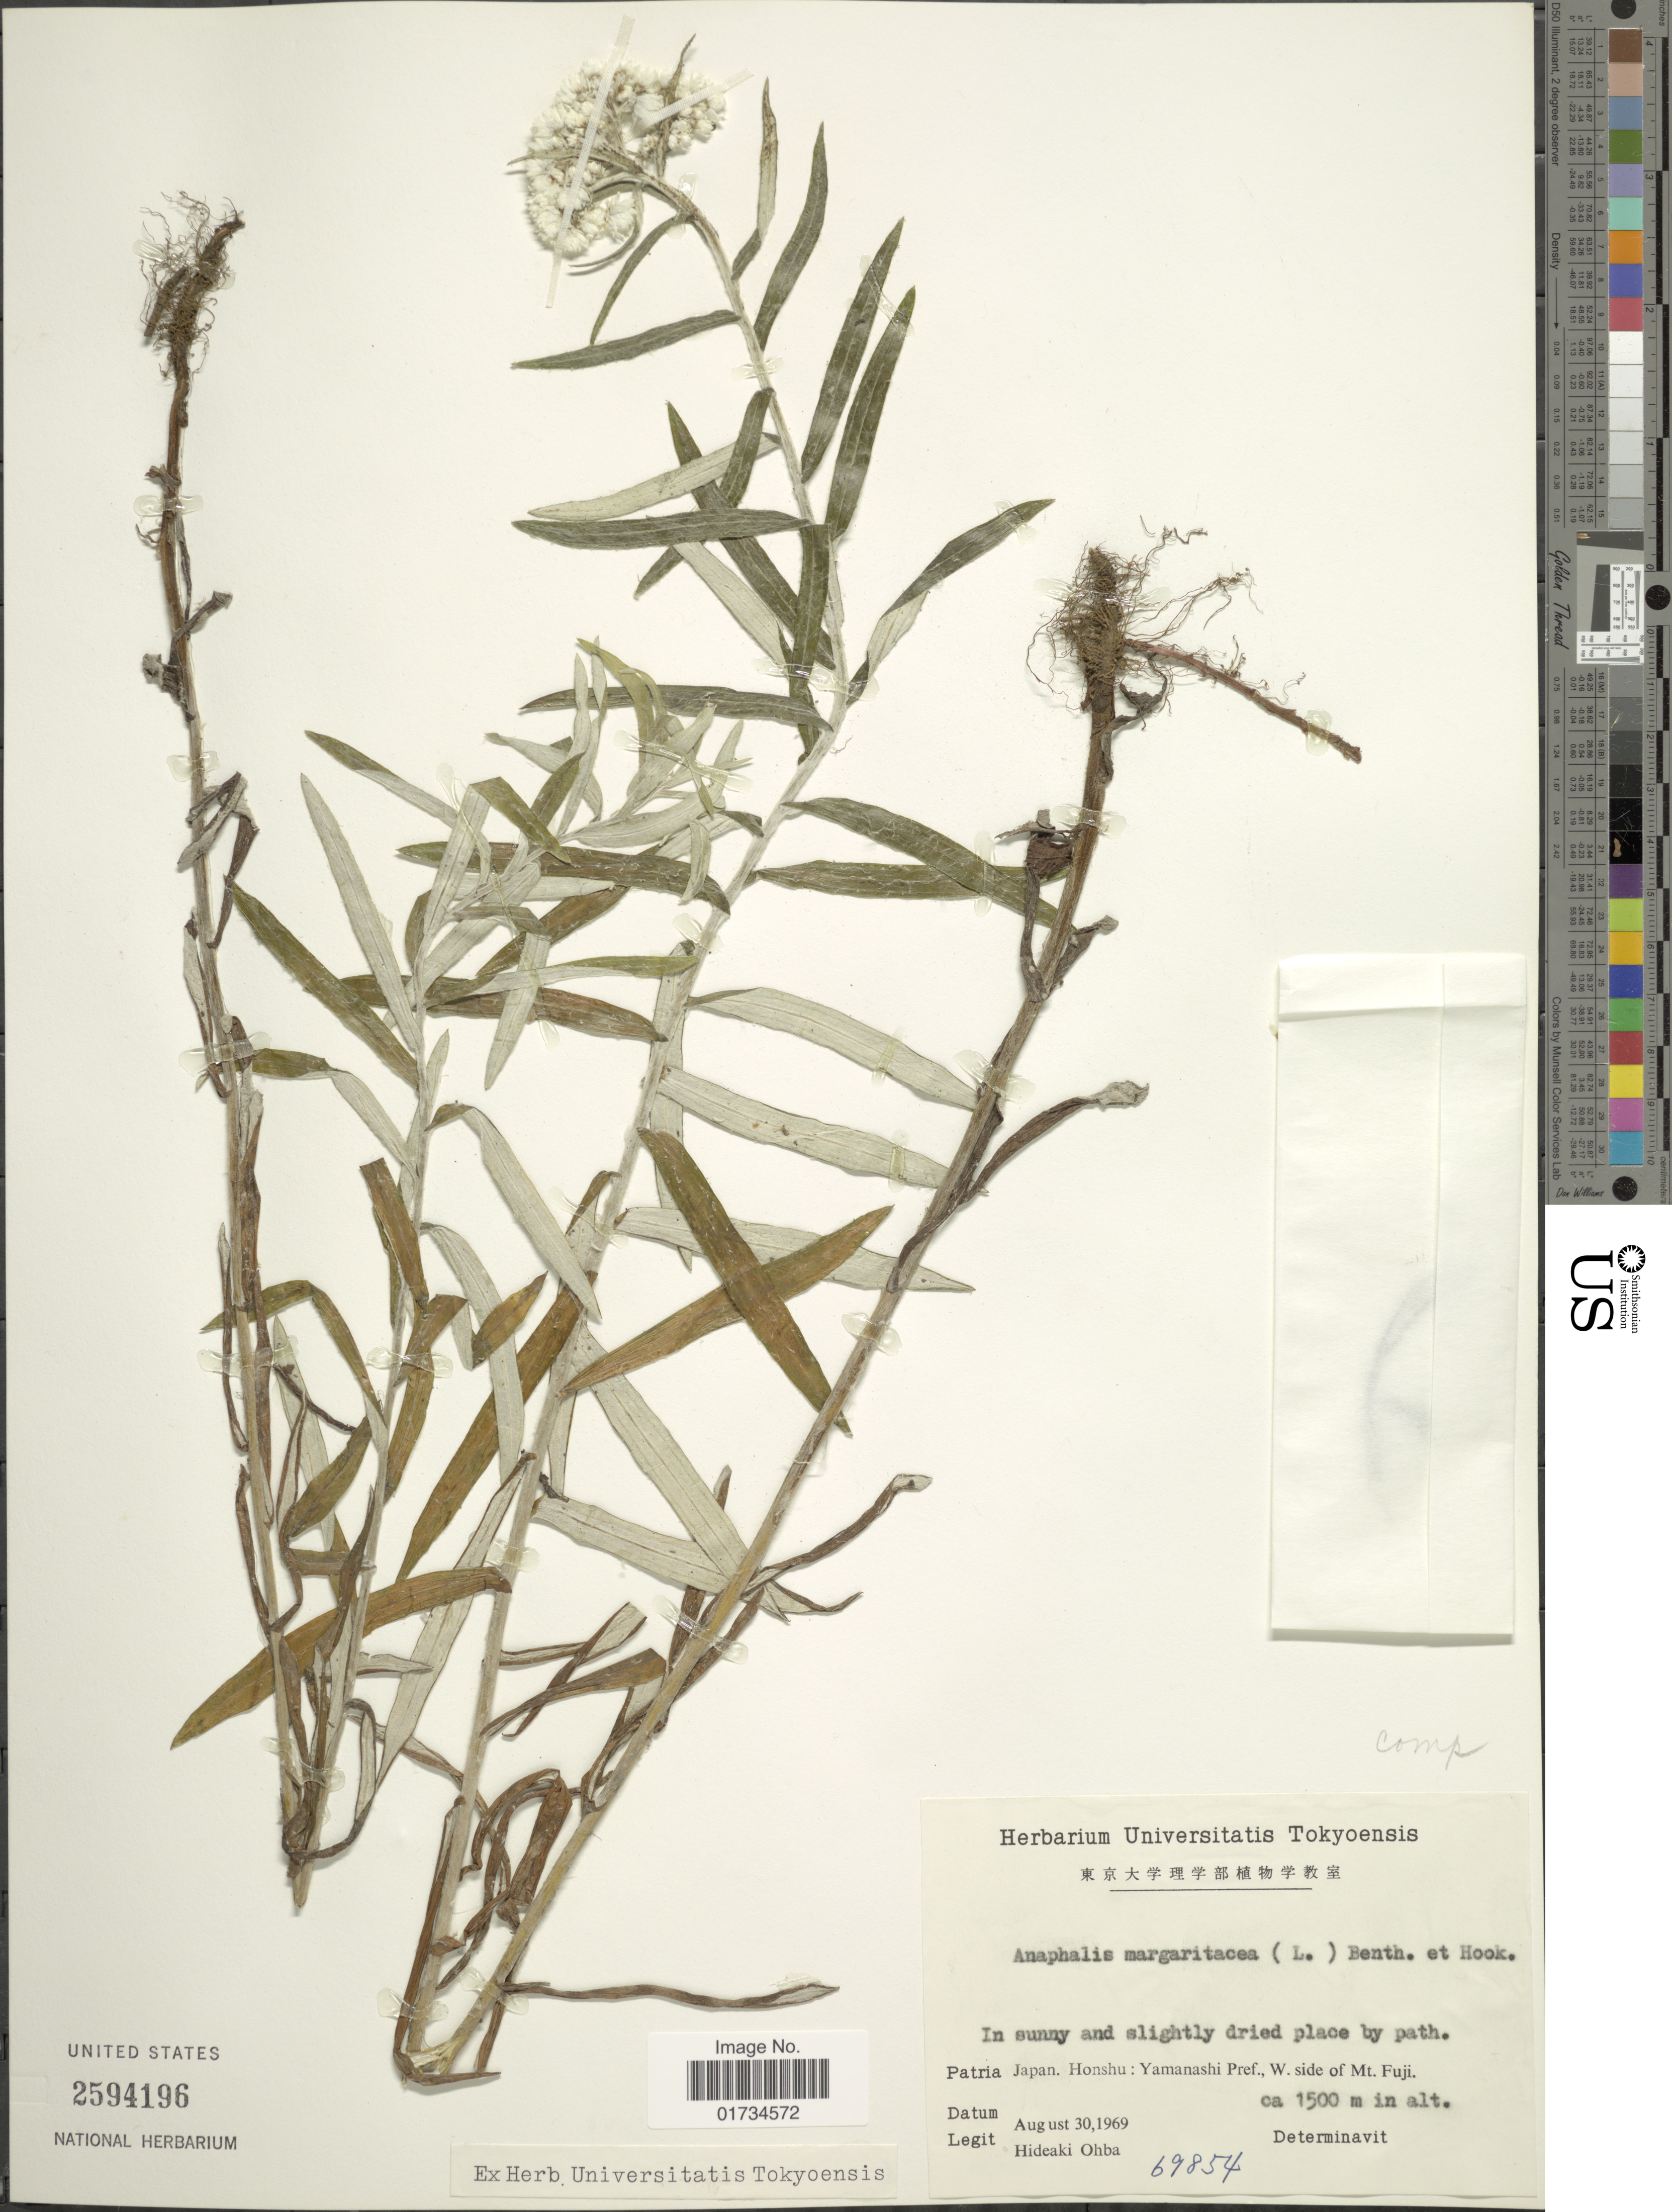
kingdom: Plantae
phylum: Tracheophyta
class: Magnoliopsida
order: Asterales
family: Asteraceae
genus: Anaphalis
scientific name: Anaphalis margaritacea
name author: (L.) Benth. & Hook. f.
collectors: H. Ohba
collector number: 69854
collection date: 1969-08-30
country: Japan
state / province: Yamanasi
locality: Patria Japan. Honshu: Yamanashi Pref., W. side of Mt. Fuji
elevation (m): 1500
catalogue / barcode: US 2594196